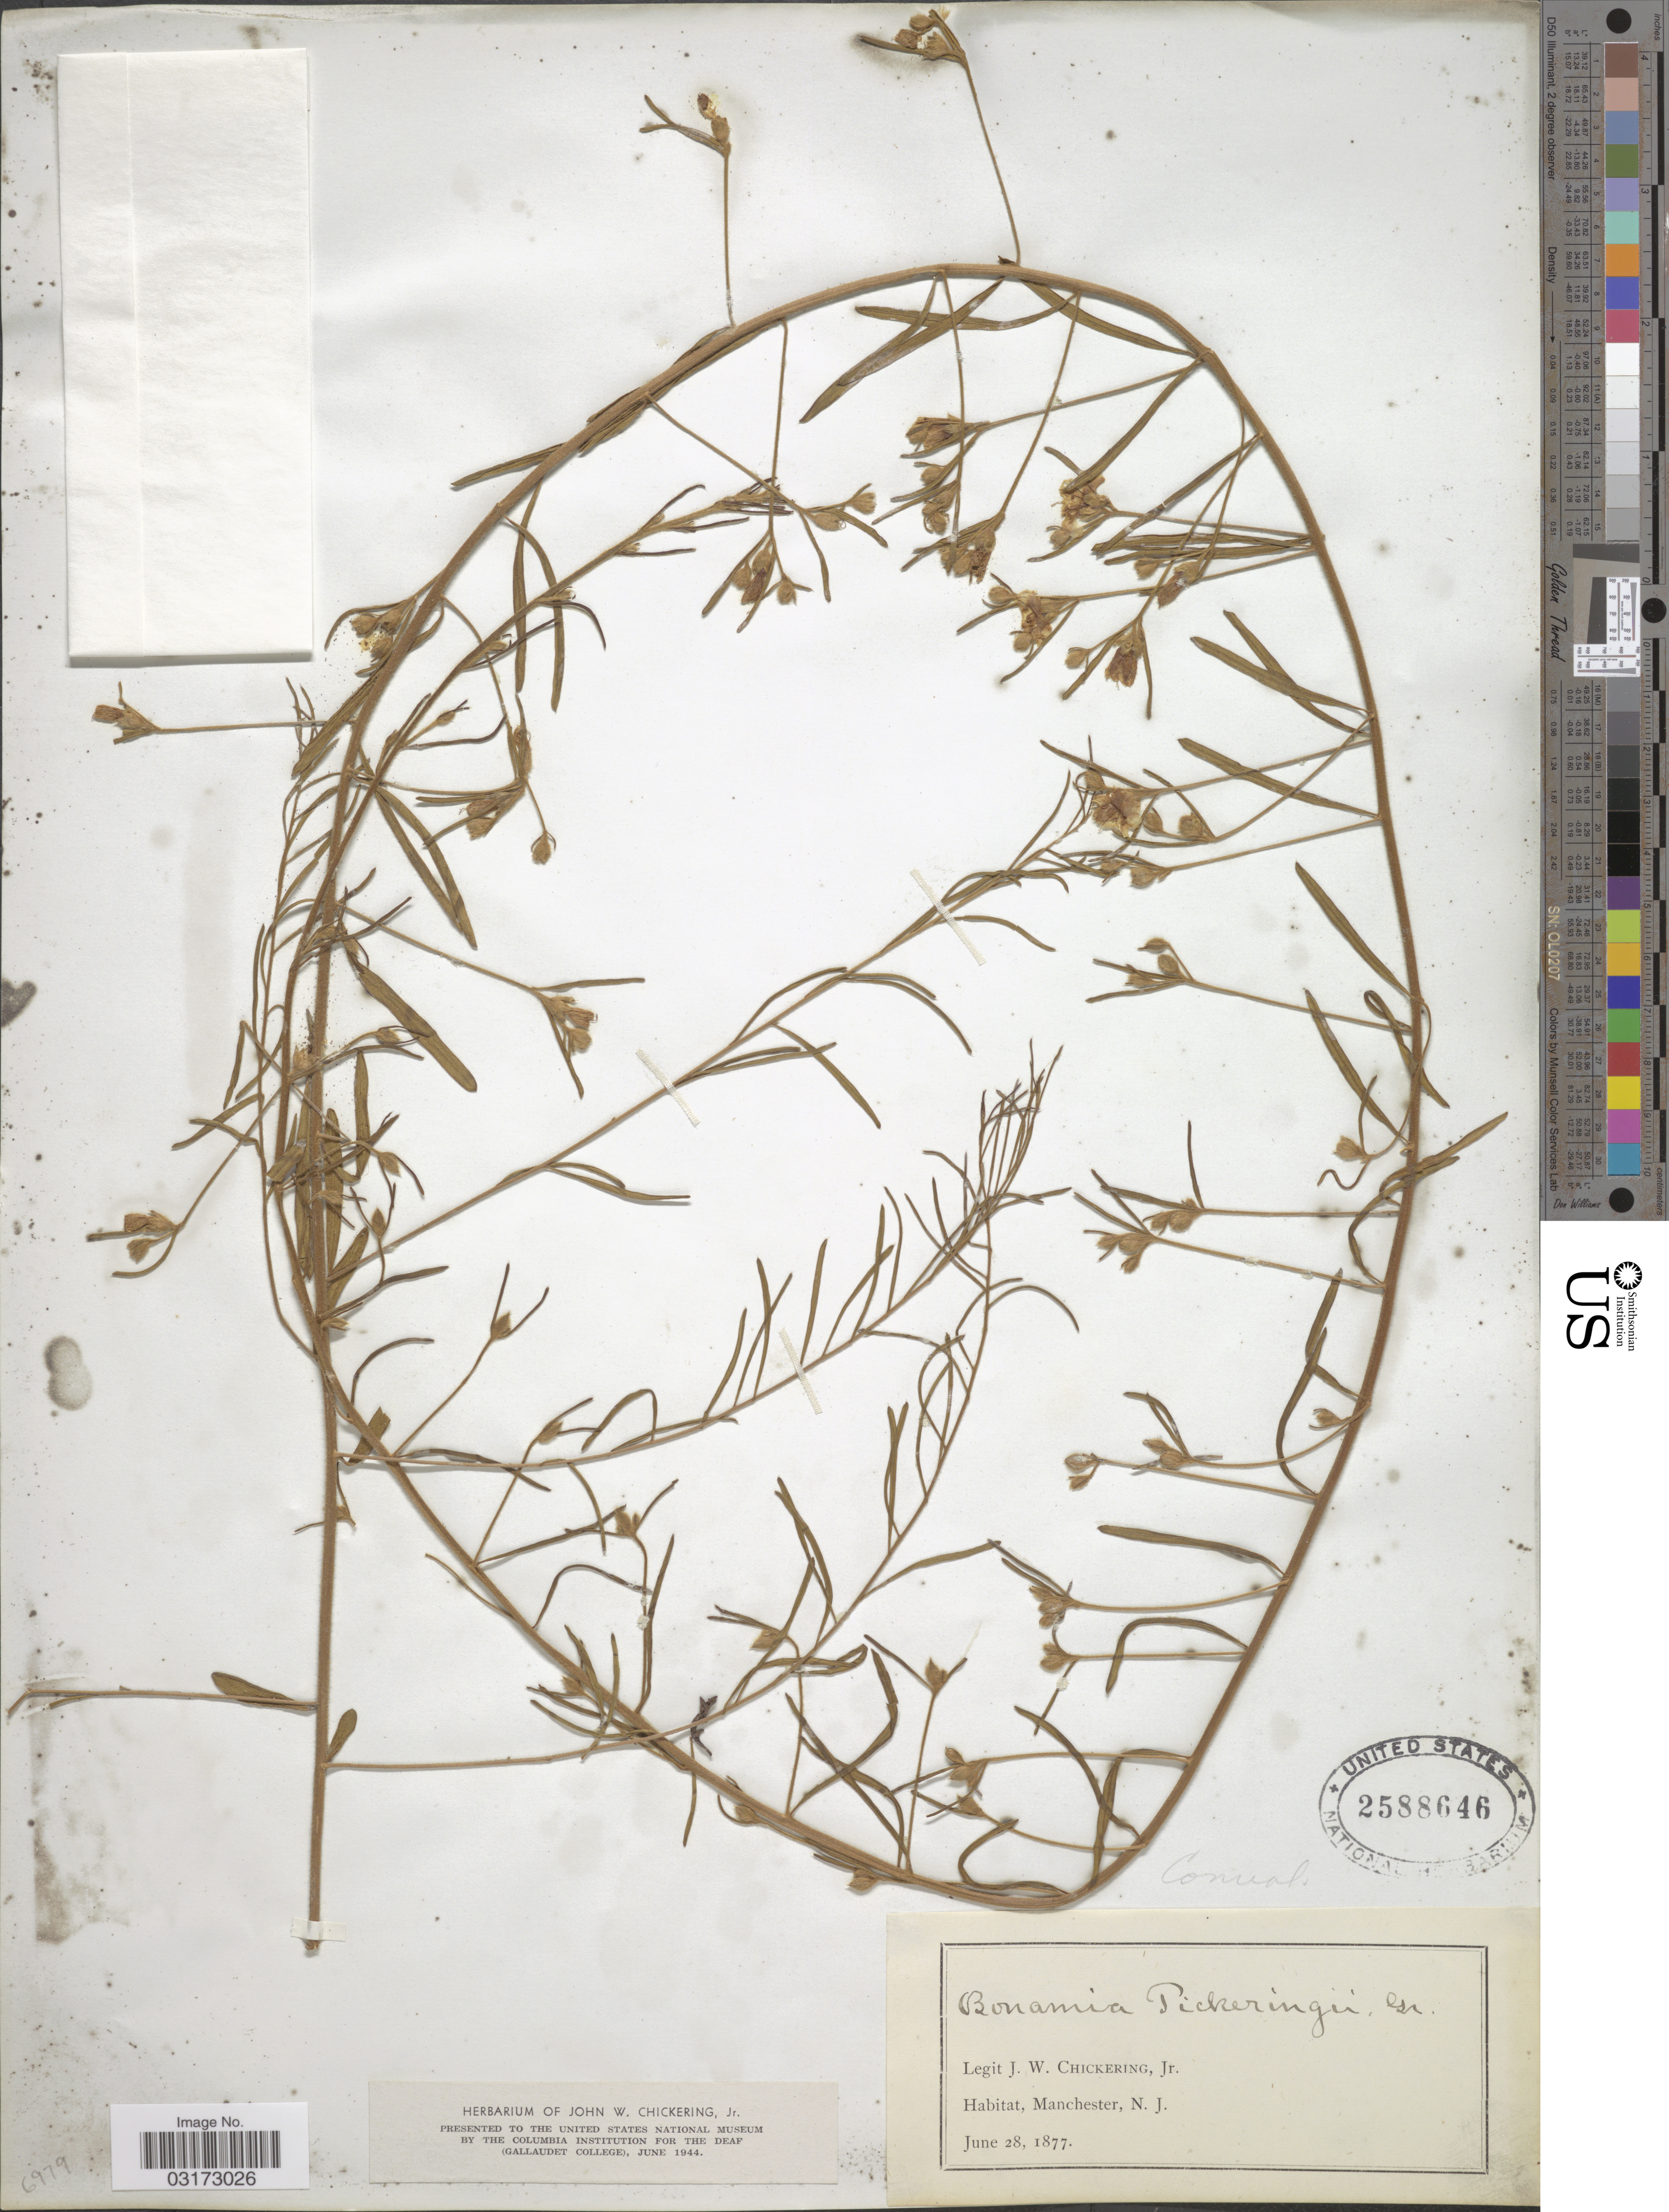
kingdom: Plantae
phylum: Tracheophyta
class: Magnoliopsida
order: Solanales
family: Convolvulaceae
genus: Stylisma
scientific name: Stylisma pickeringii var. pickeringii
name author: (Torr. ex M.A. Curtis) A. Gray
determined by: Strong, Mark T., (BOT), Smithsonian Institution - National Museum of Natural History (UNITED STATES)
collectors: J. W. Chickering Jr.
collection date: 1877-06-28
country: United States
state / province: New Jersey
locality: Manchester, N. J.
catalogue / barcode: US 2588646